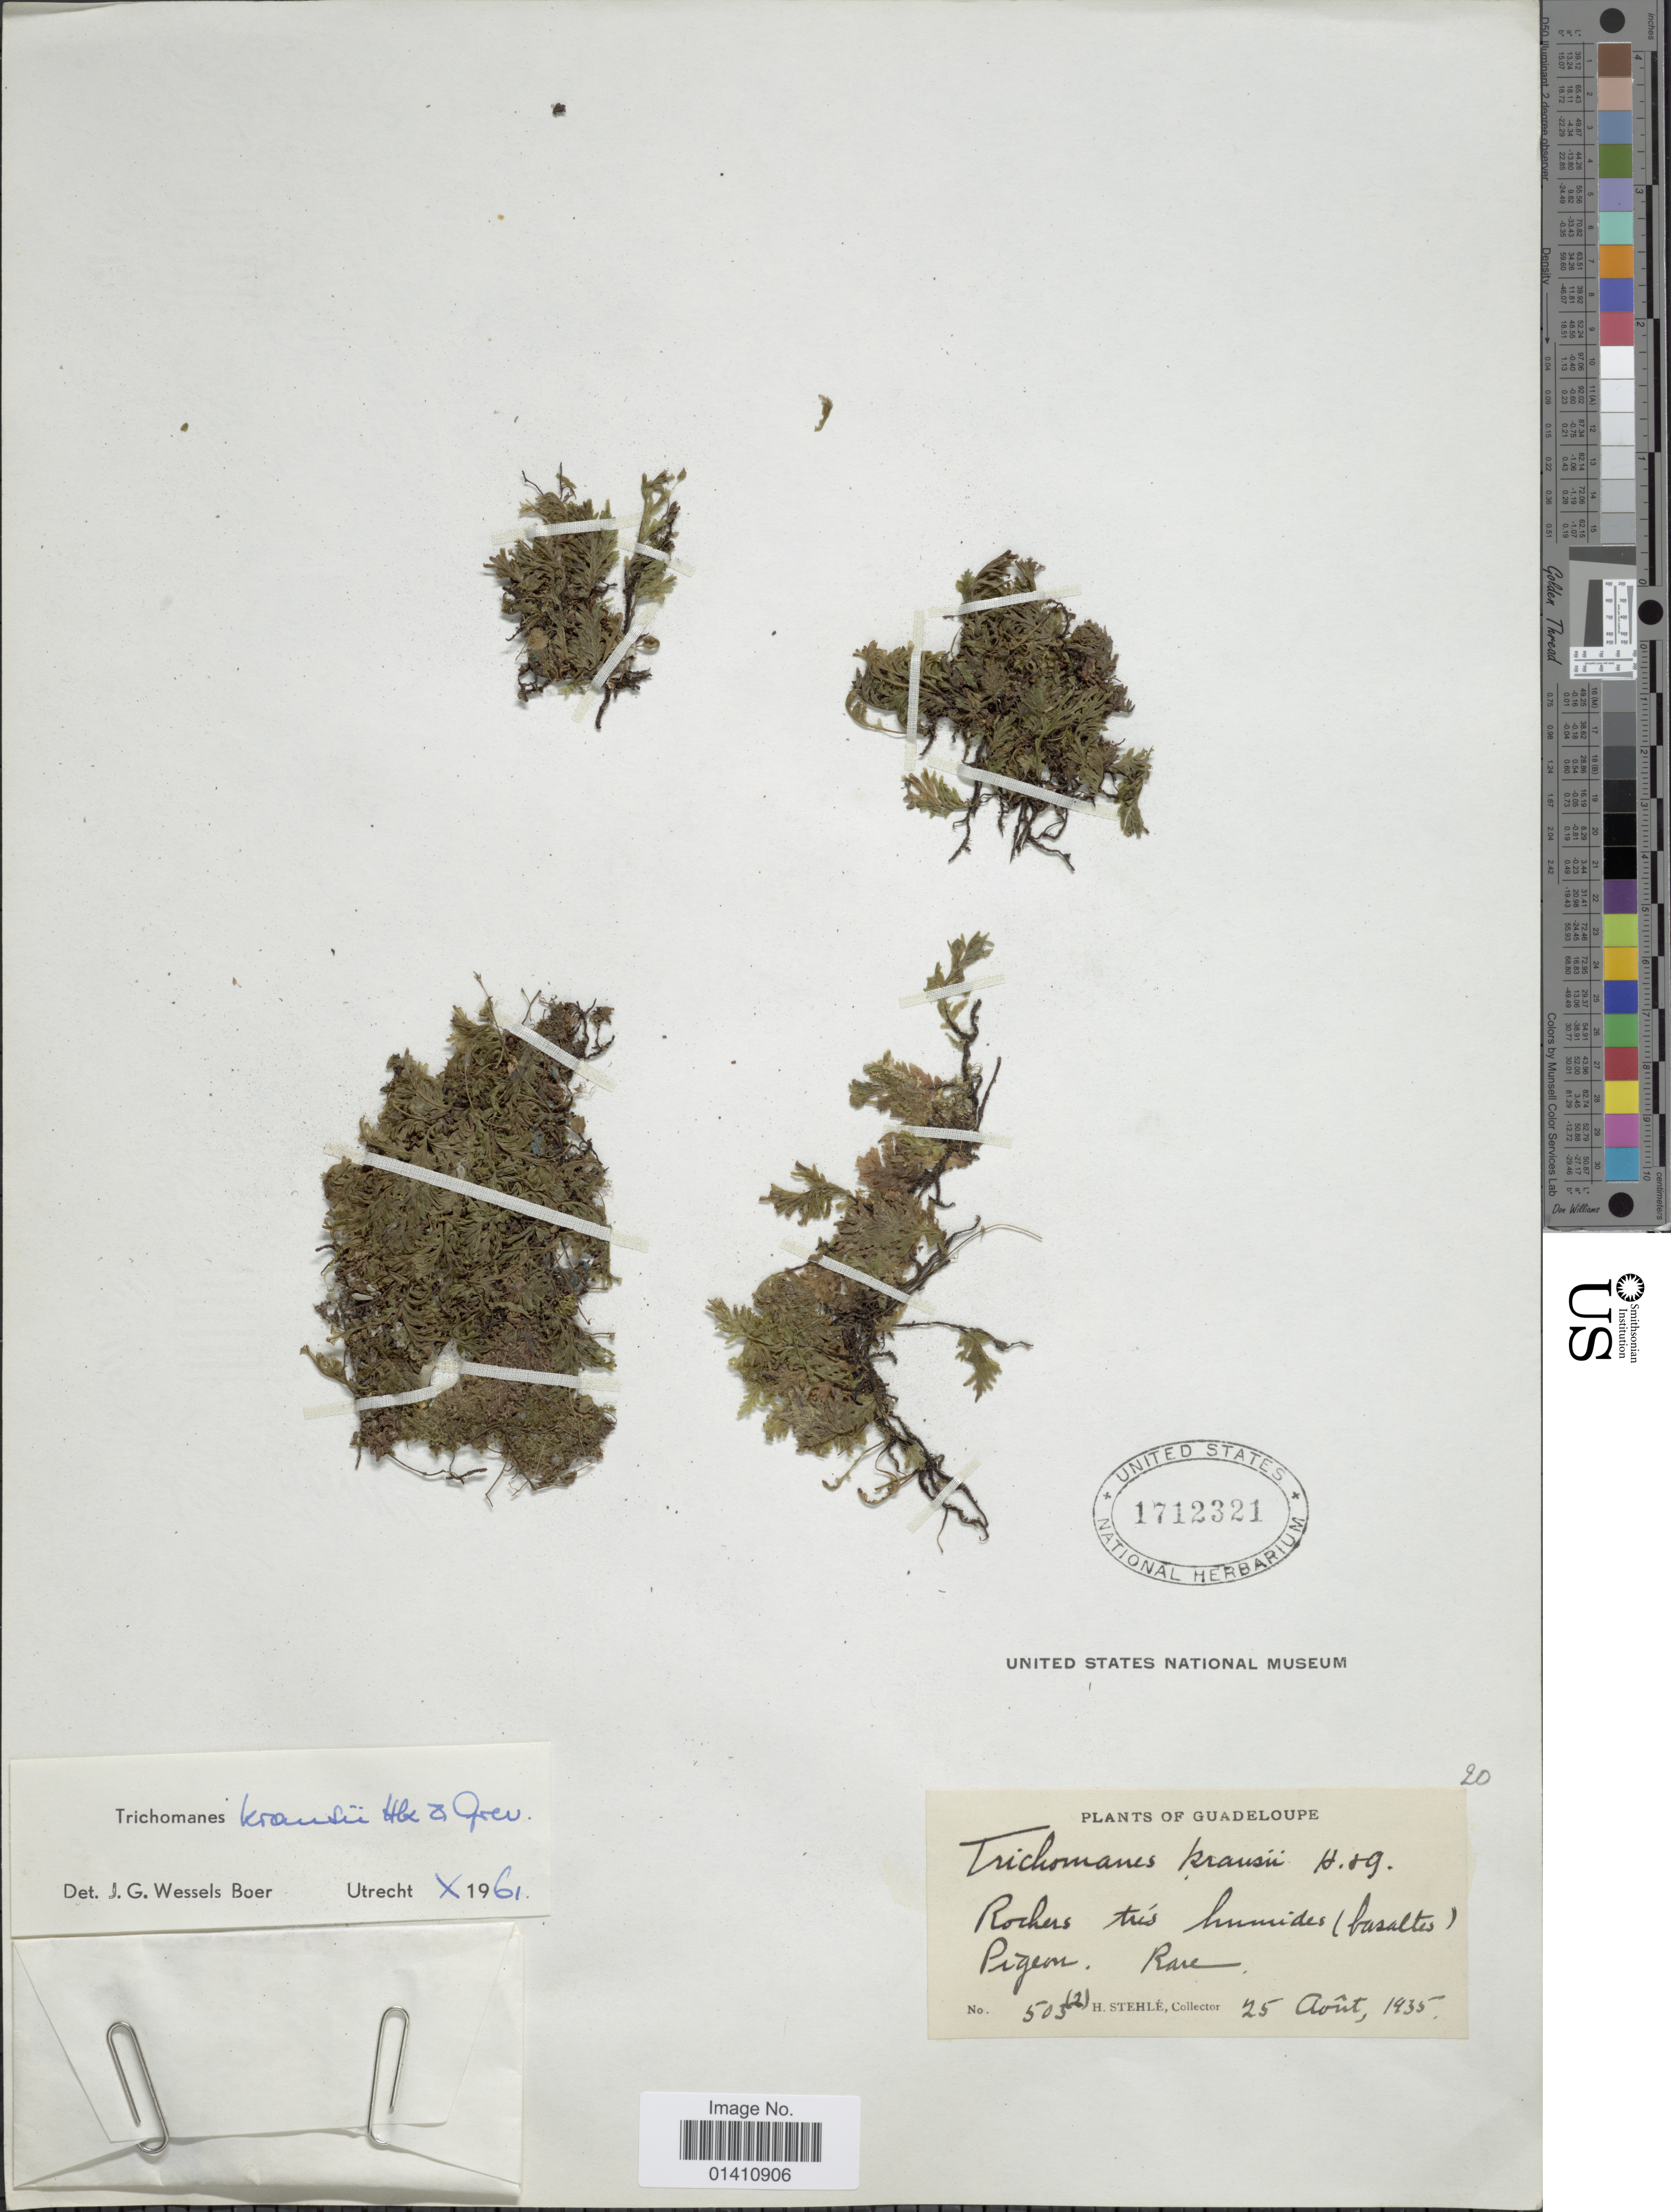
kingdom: Plantae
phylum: Tracheophyta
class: Polypodiopsida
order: Hymenophyllales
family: Hymenophyllaceae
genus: Didymoglossum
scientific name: Didymoglossum kraussii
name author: (Hook. & Grev.) C. Presl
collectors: H. Stehlé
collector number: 505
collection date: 1935-08-25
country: Guadeloupe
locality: Pigeon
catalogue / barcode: US 1712321